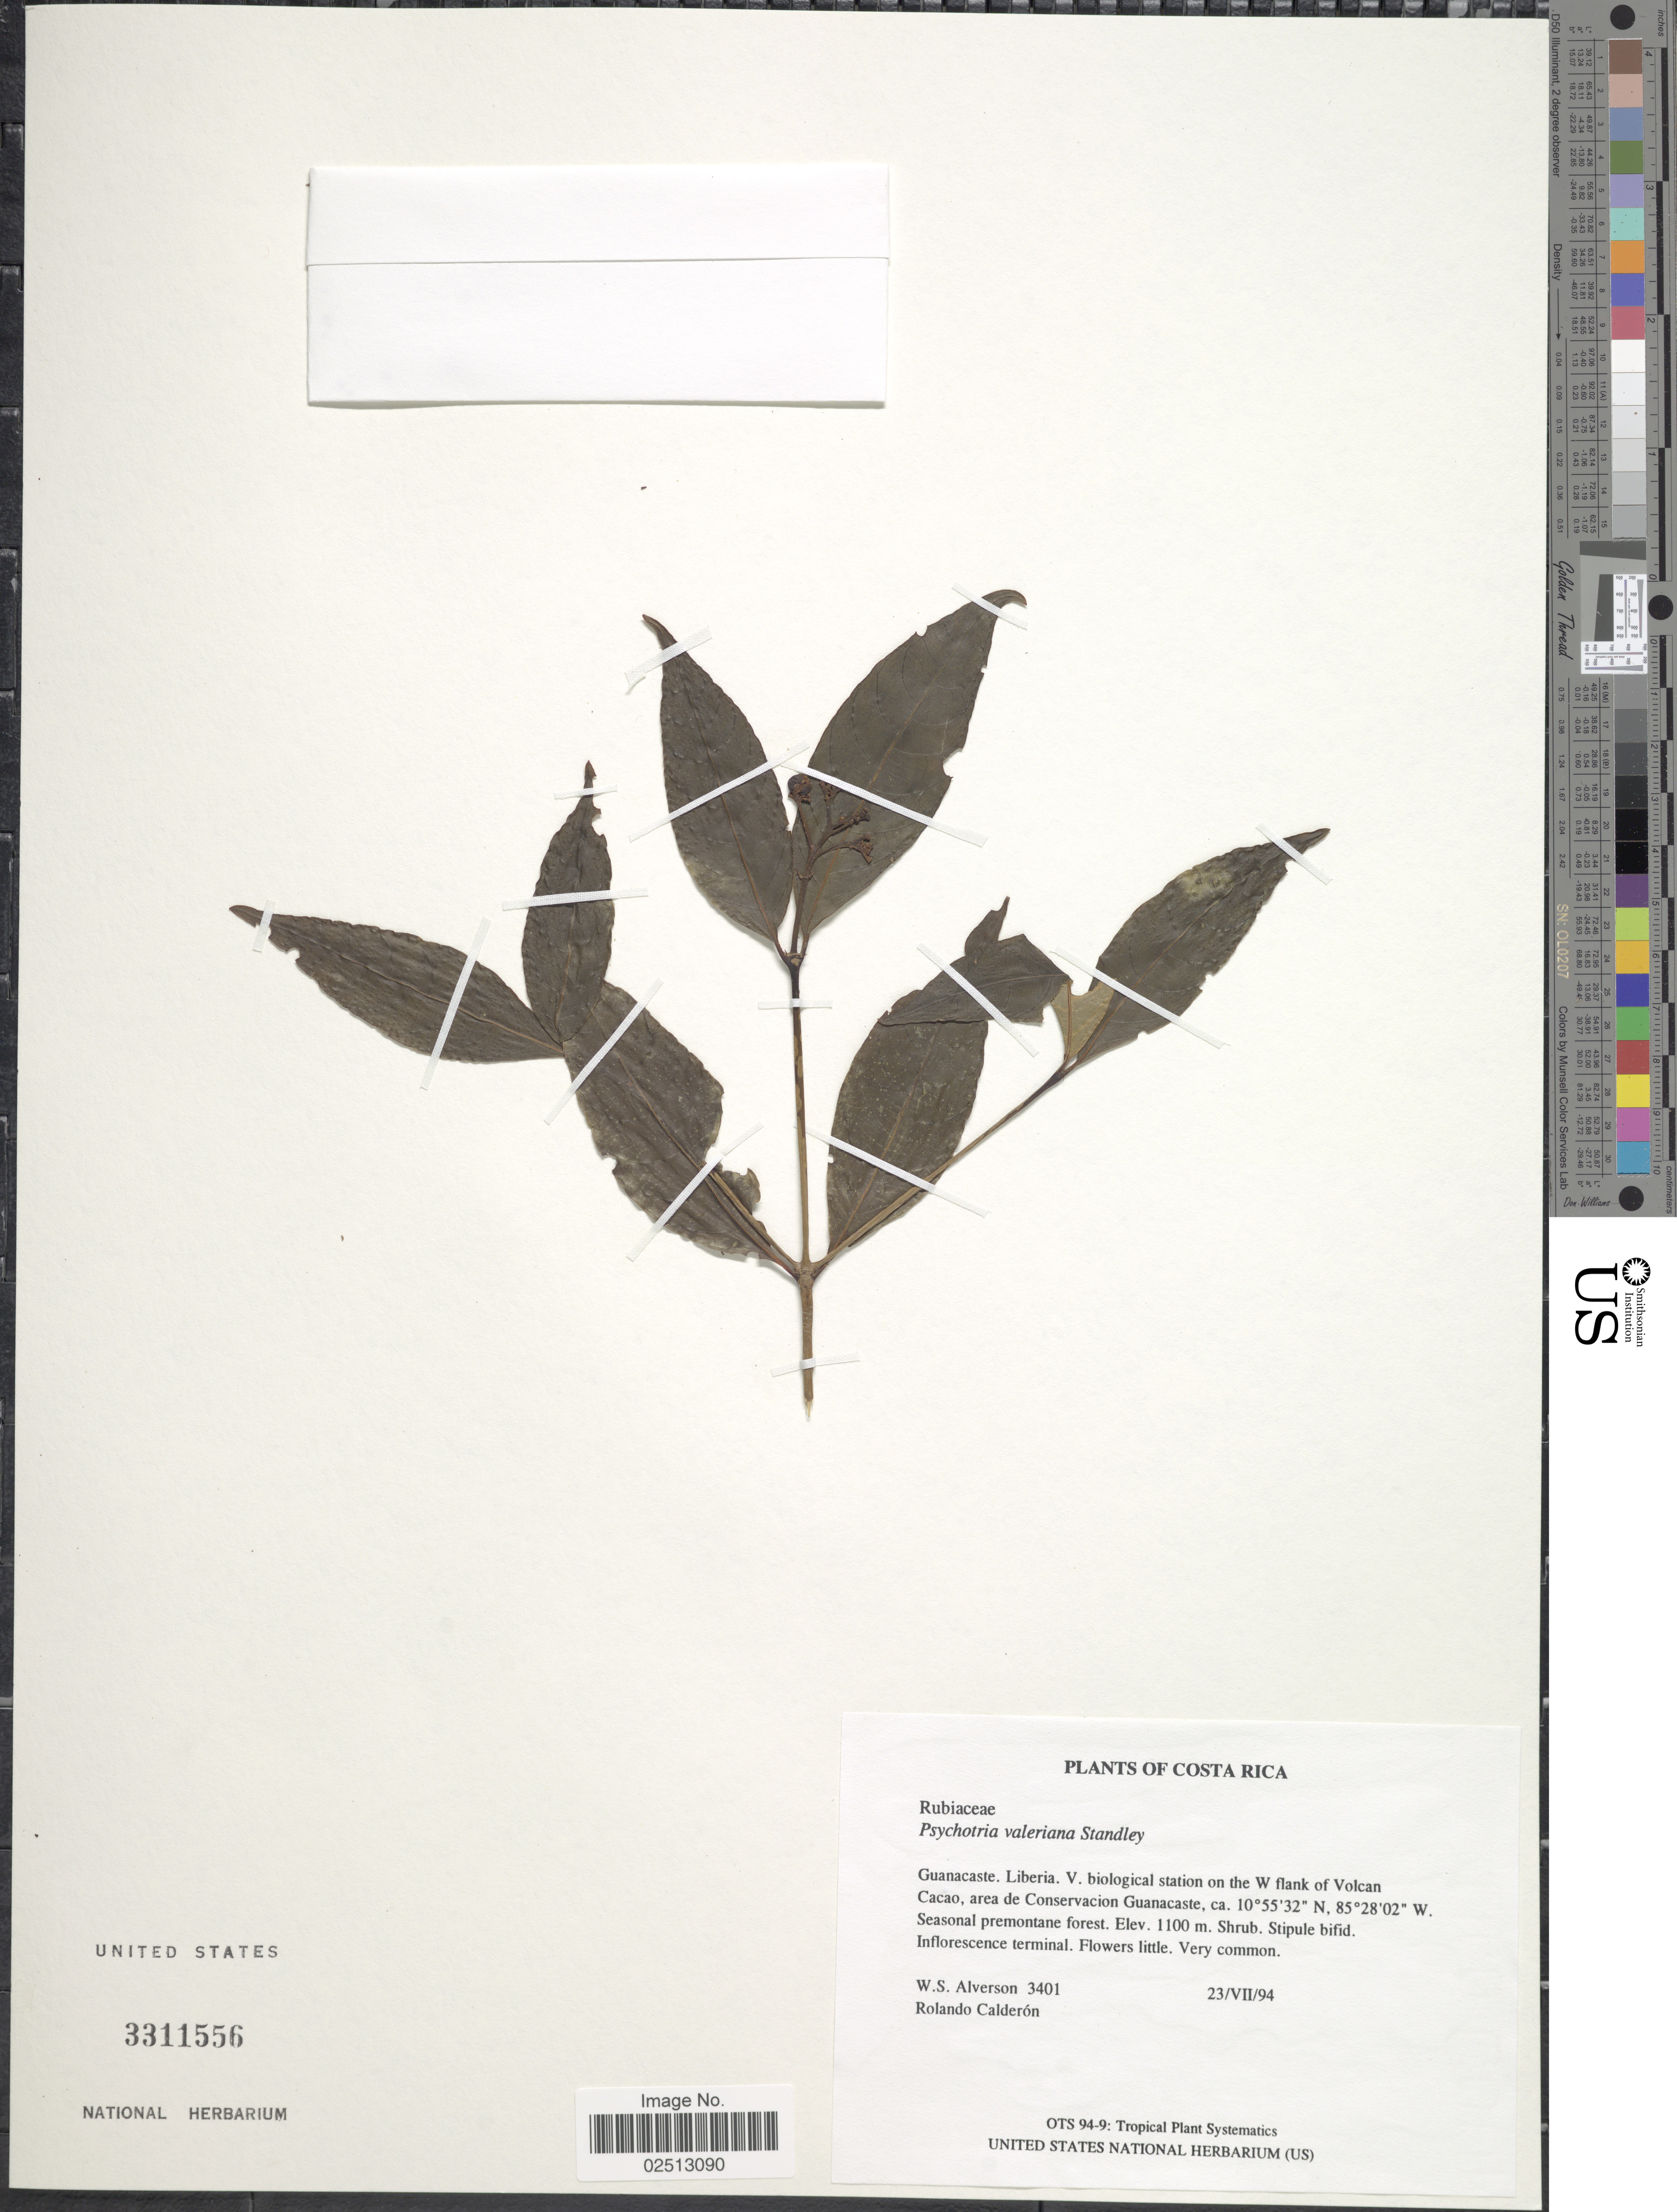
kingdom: Plantae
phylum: Tracheophyta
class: Magnoliopsida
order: Gentianales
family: Rubiaceae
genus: Psychotria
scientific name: Psychotria valeriana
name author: Standl.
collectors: W. S. Alverson & R. Calderon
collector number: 3401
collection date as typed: Transcribed d/m/y: 23/7/94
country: Costa Rica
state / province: Guanacaste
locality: Guanacaste. Liberia. V. biological station on the W flank of Volcan Cacao, area de Conservacion Guanacaste.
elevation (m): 1100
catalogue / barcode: US 3311556